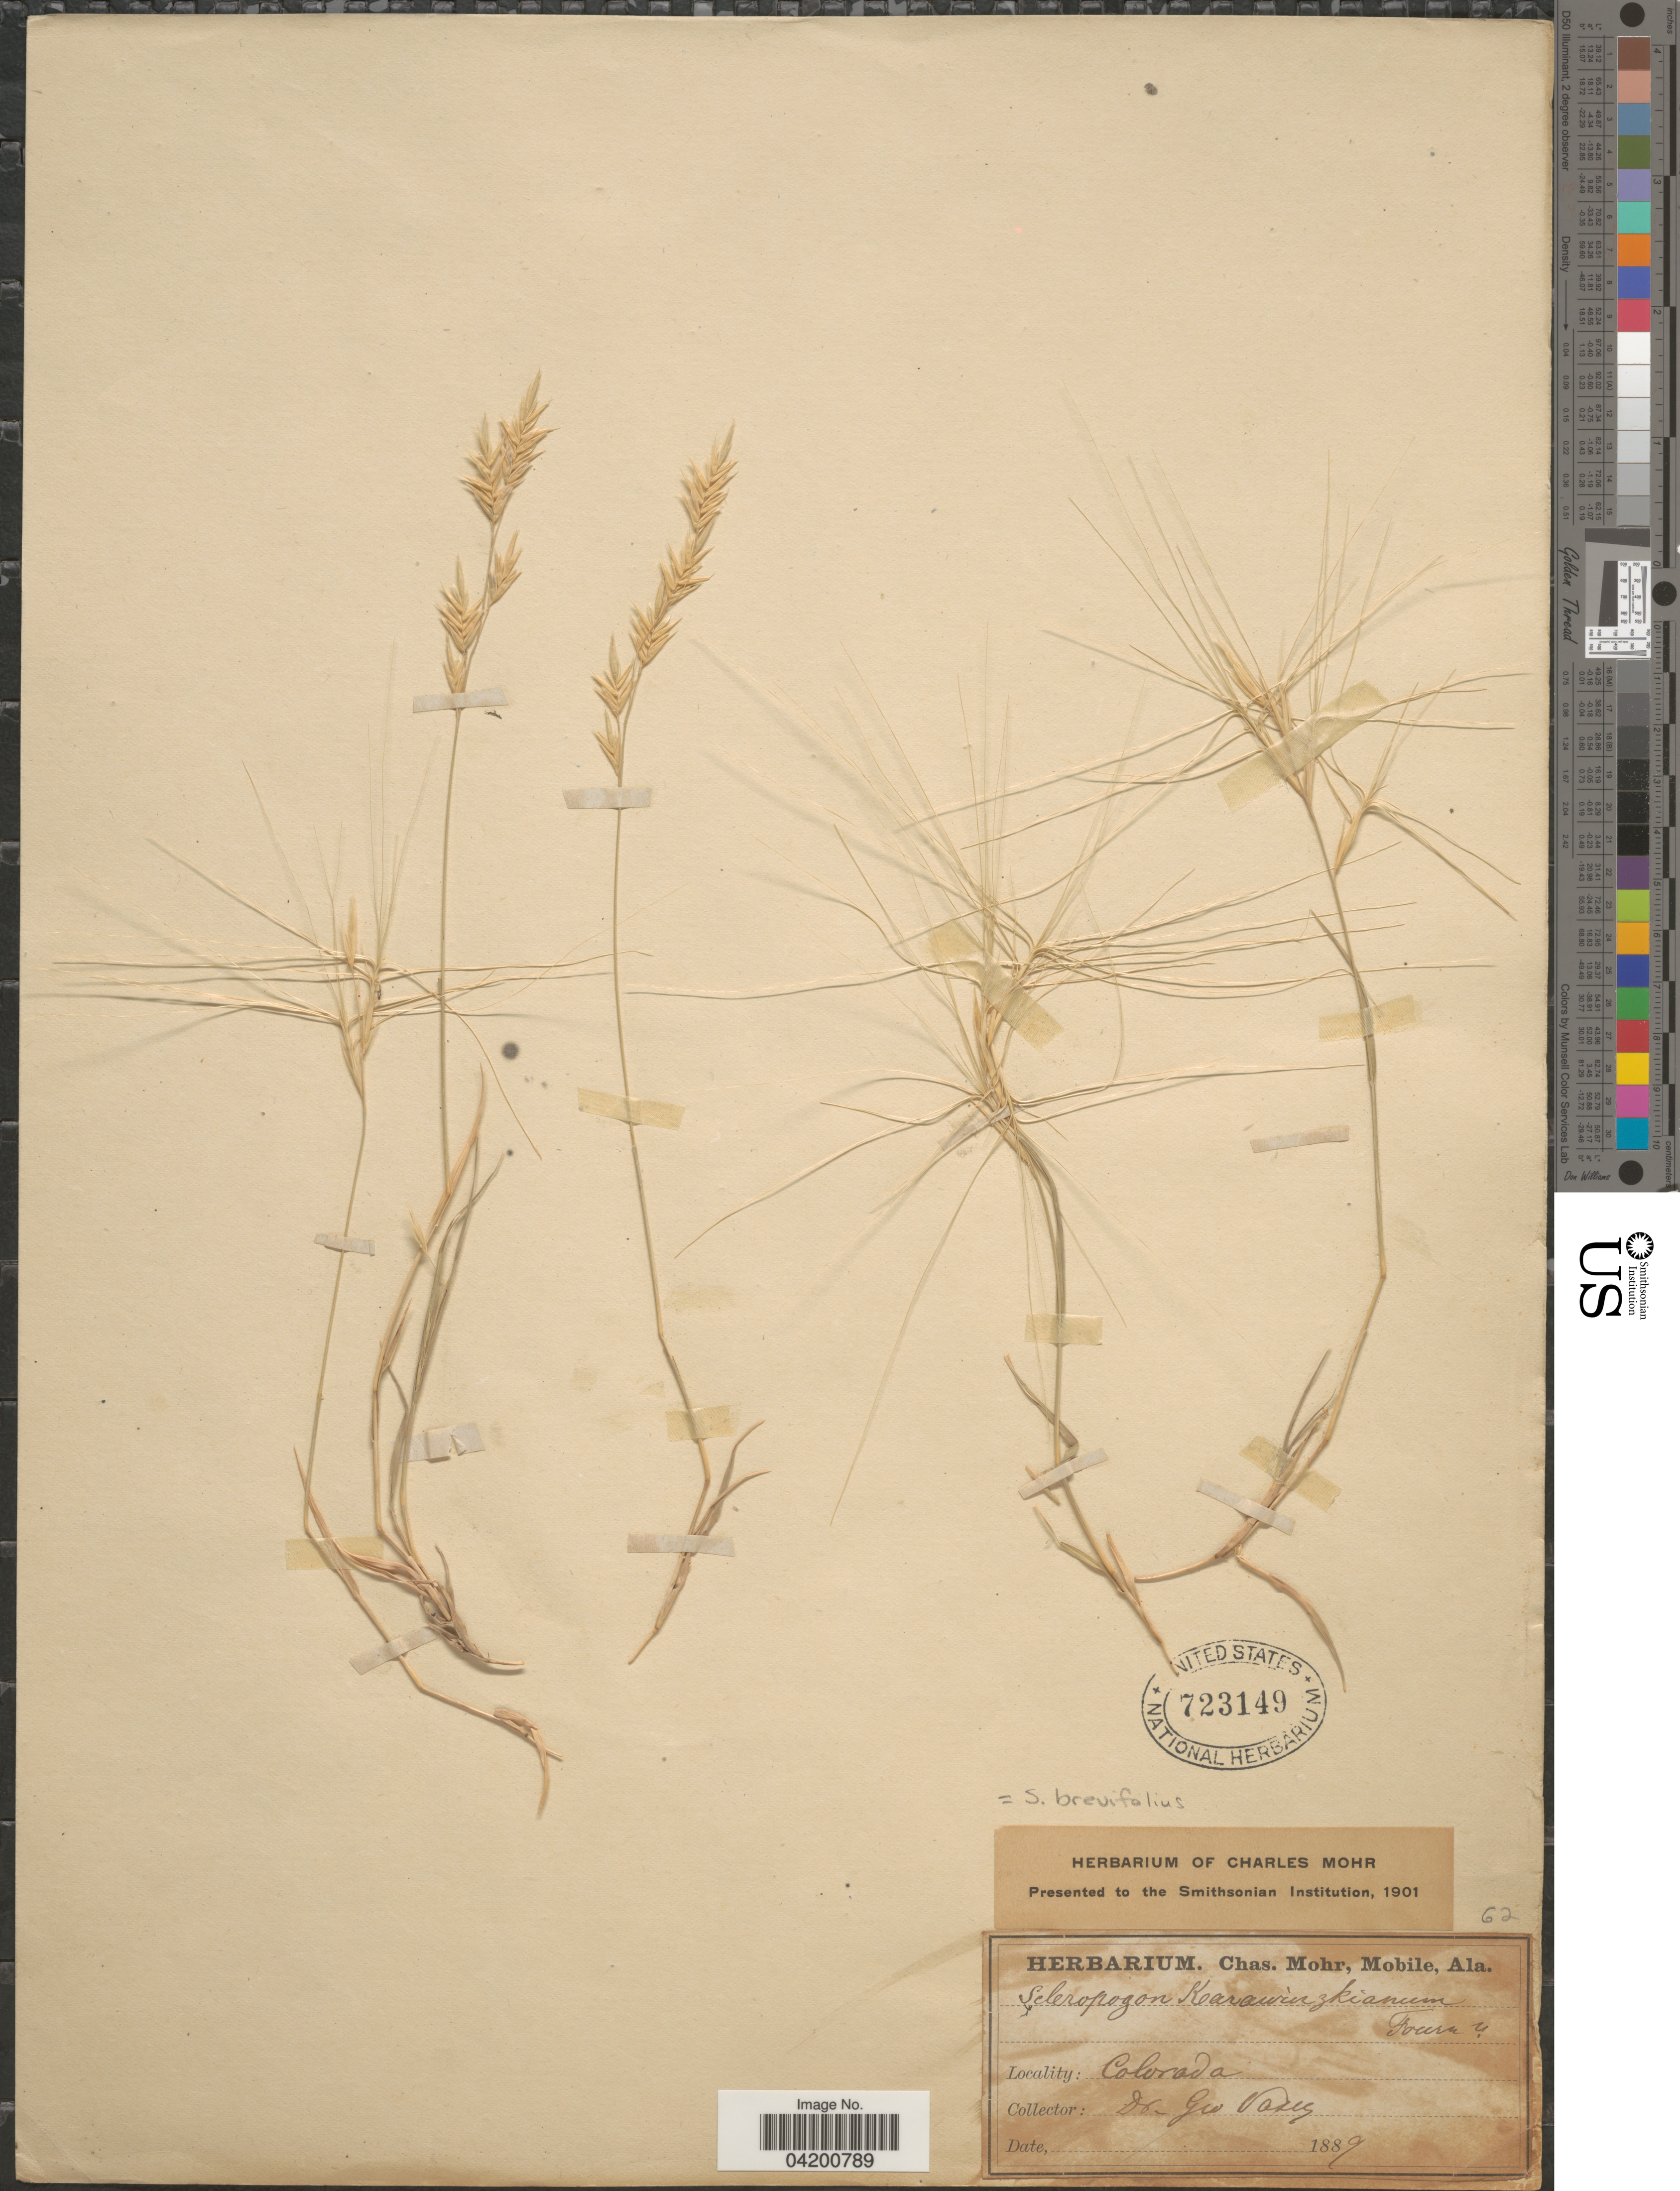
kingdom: Plantae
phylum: Tracheophyta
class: Liliopsida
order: Poales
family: Poaceae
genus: Scleropogon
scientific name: Scleropogon brevifolius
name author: Phil.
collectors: G. Vasey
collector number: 62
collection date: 1889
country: United States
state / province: Colorado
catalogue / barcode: US 723149